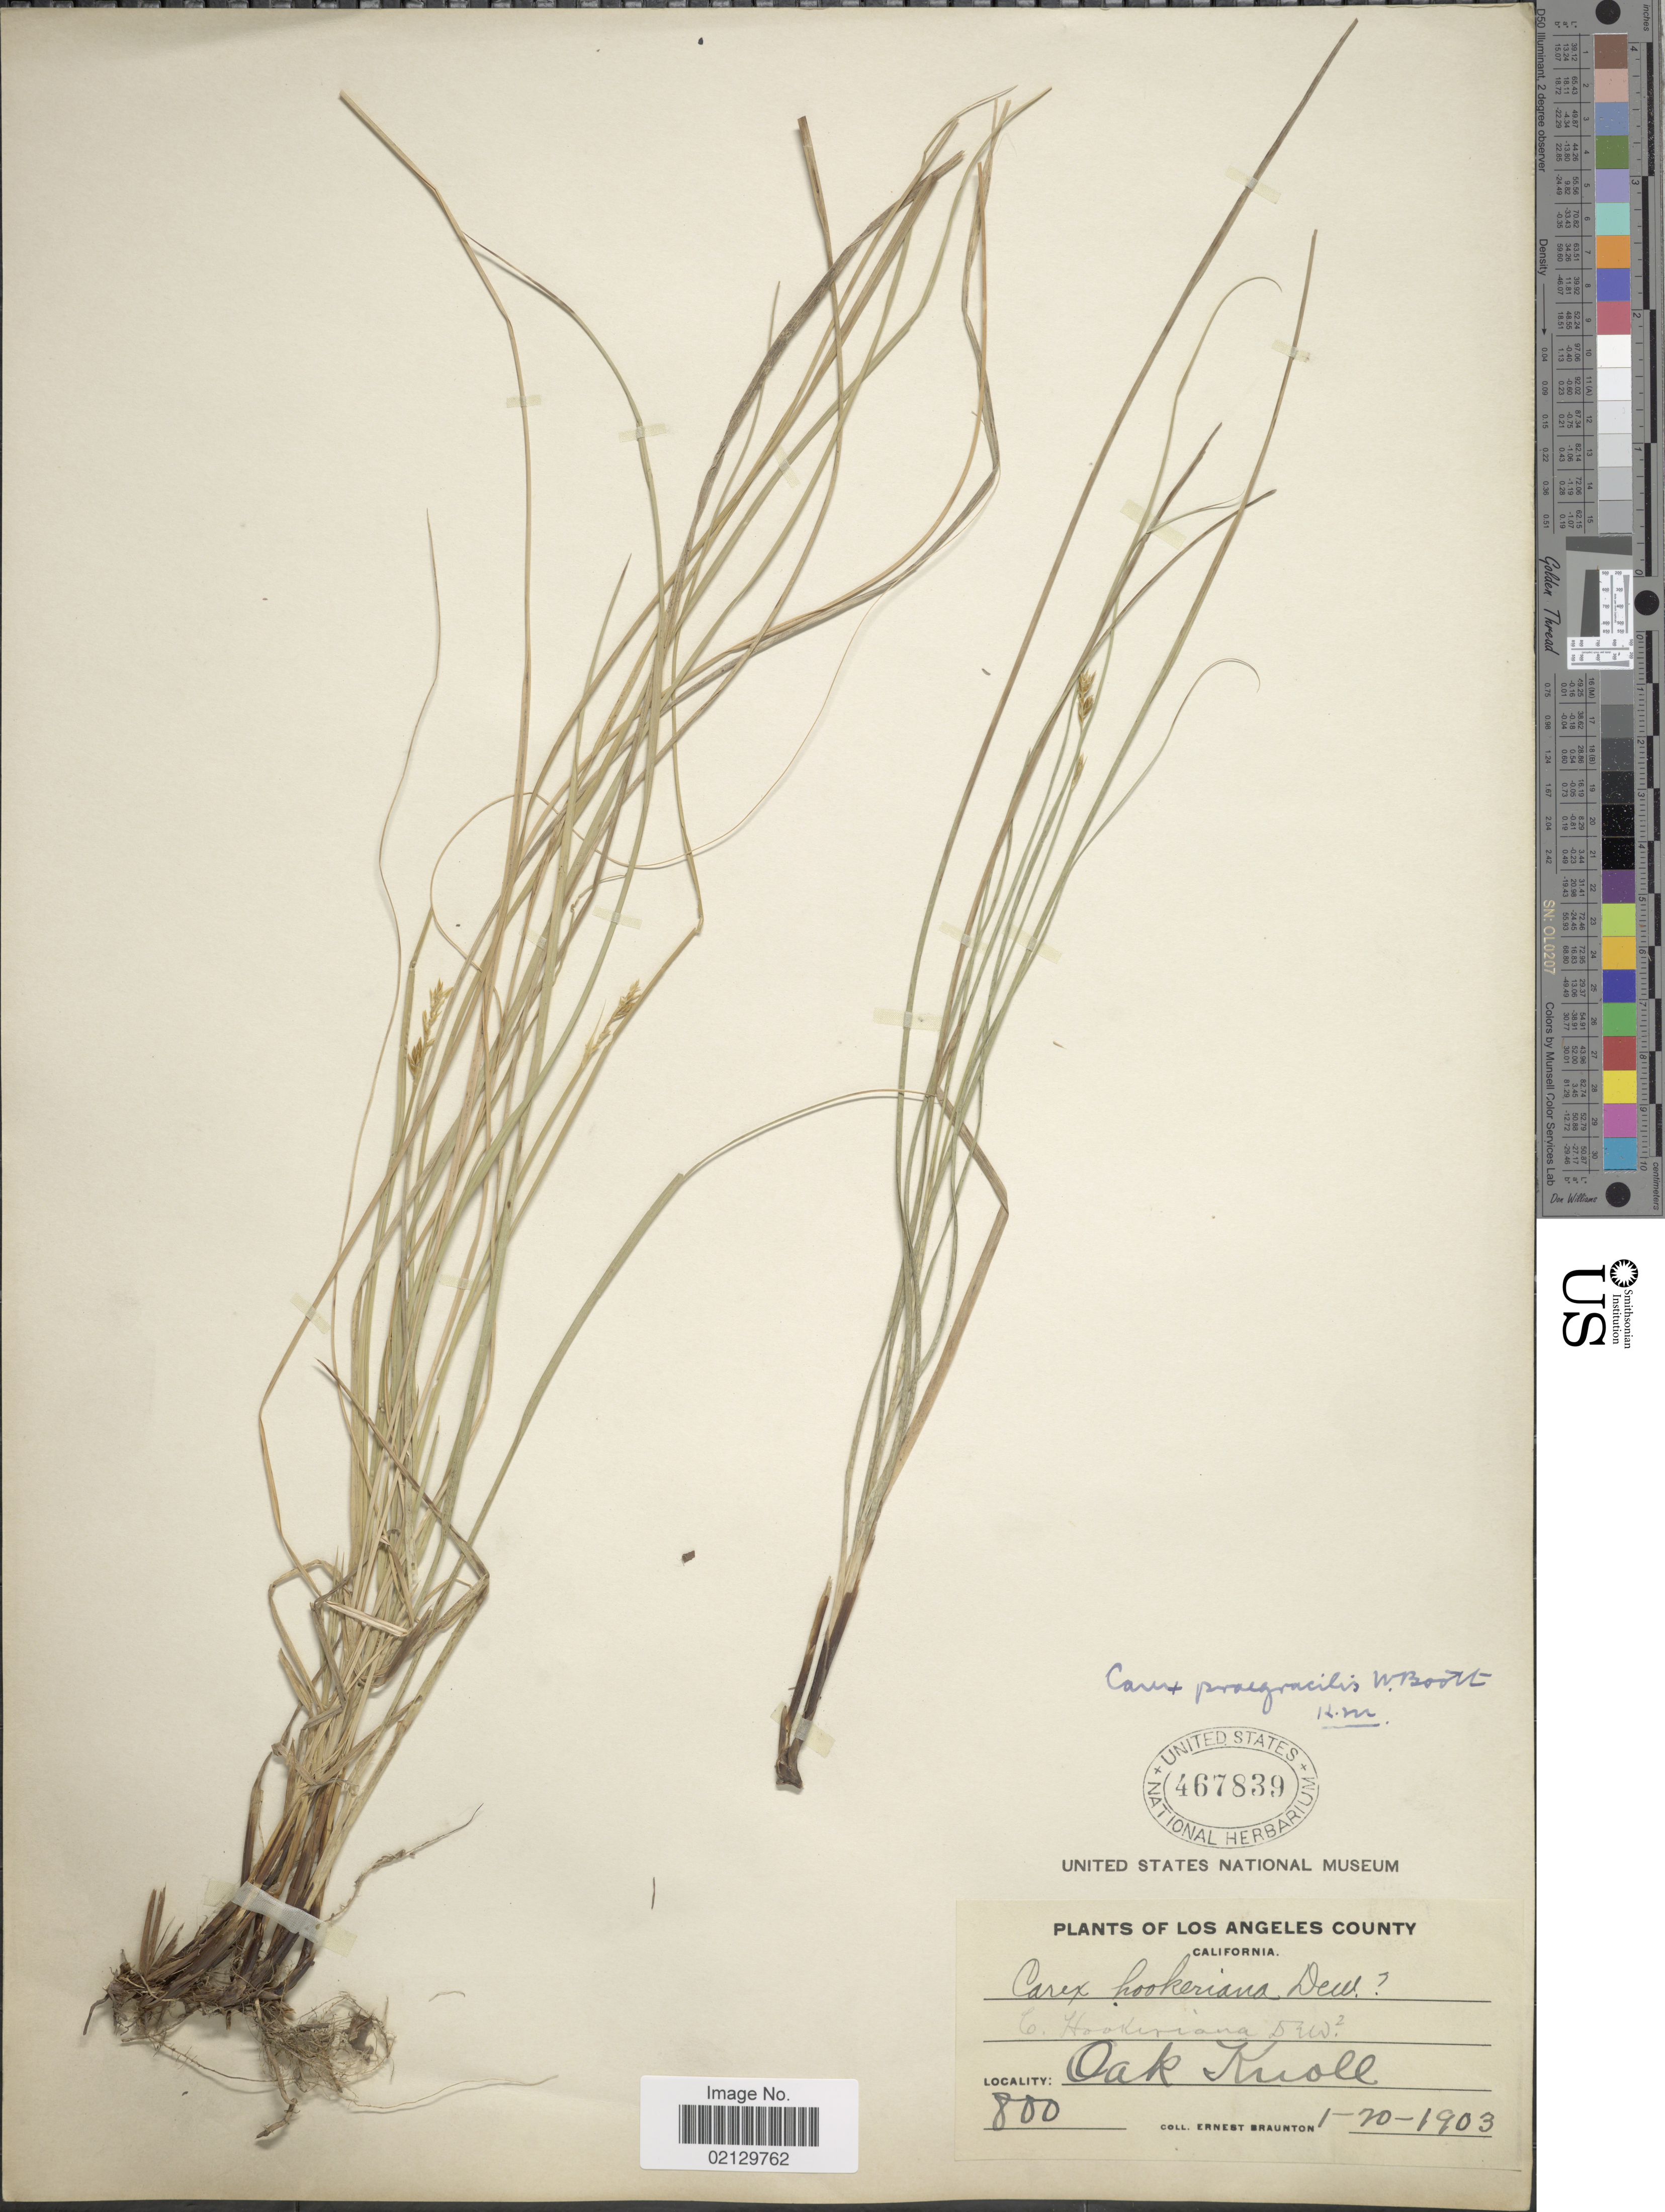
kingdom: Plantae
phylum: Tracheophyta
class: Liliopsida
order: Poales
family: Cyperaceae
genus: Carex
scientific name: Carex praegracilis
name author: W. Boott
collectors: E. Braunton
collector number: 800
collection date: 1903-01-20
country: United States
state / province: California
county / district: Los Angeles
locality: Los Angeles County, Oak Kuoll.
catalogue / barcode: US 467839